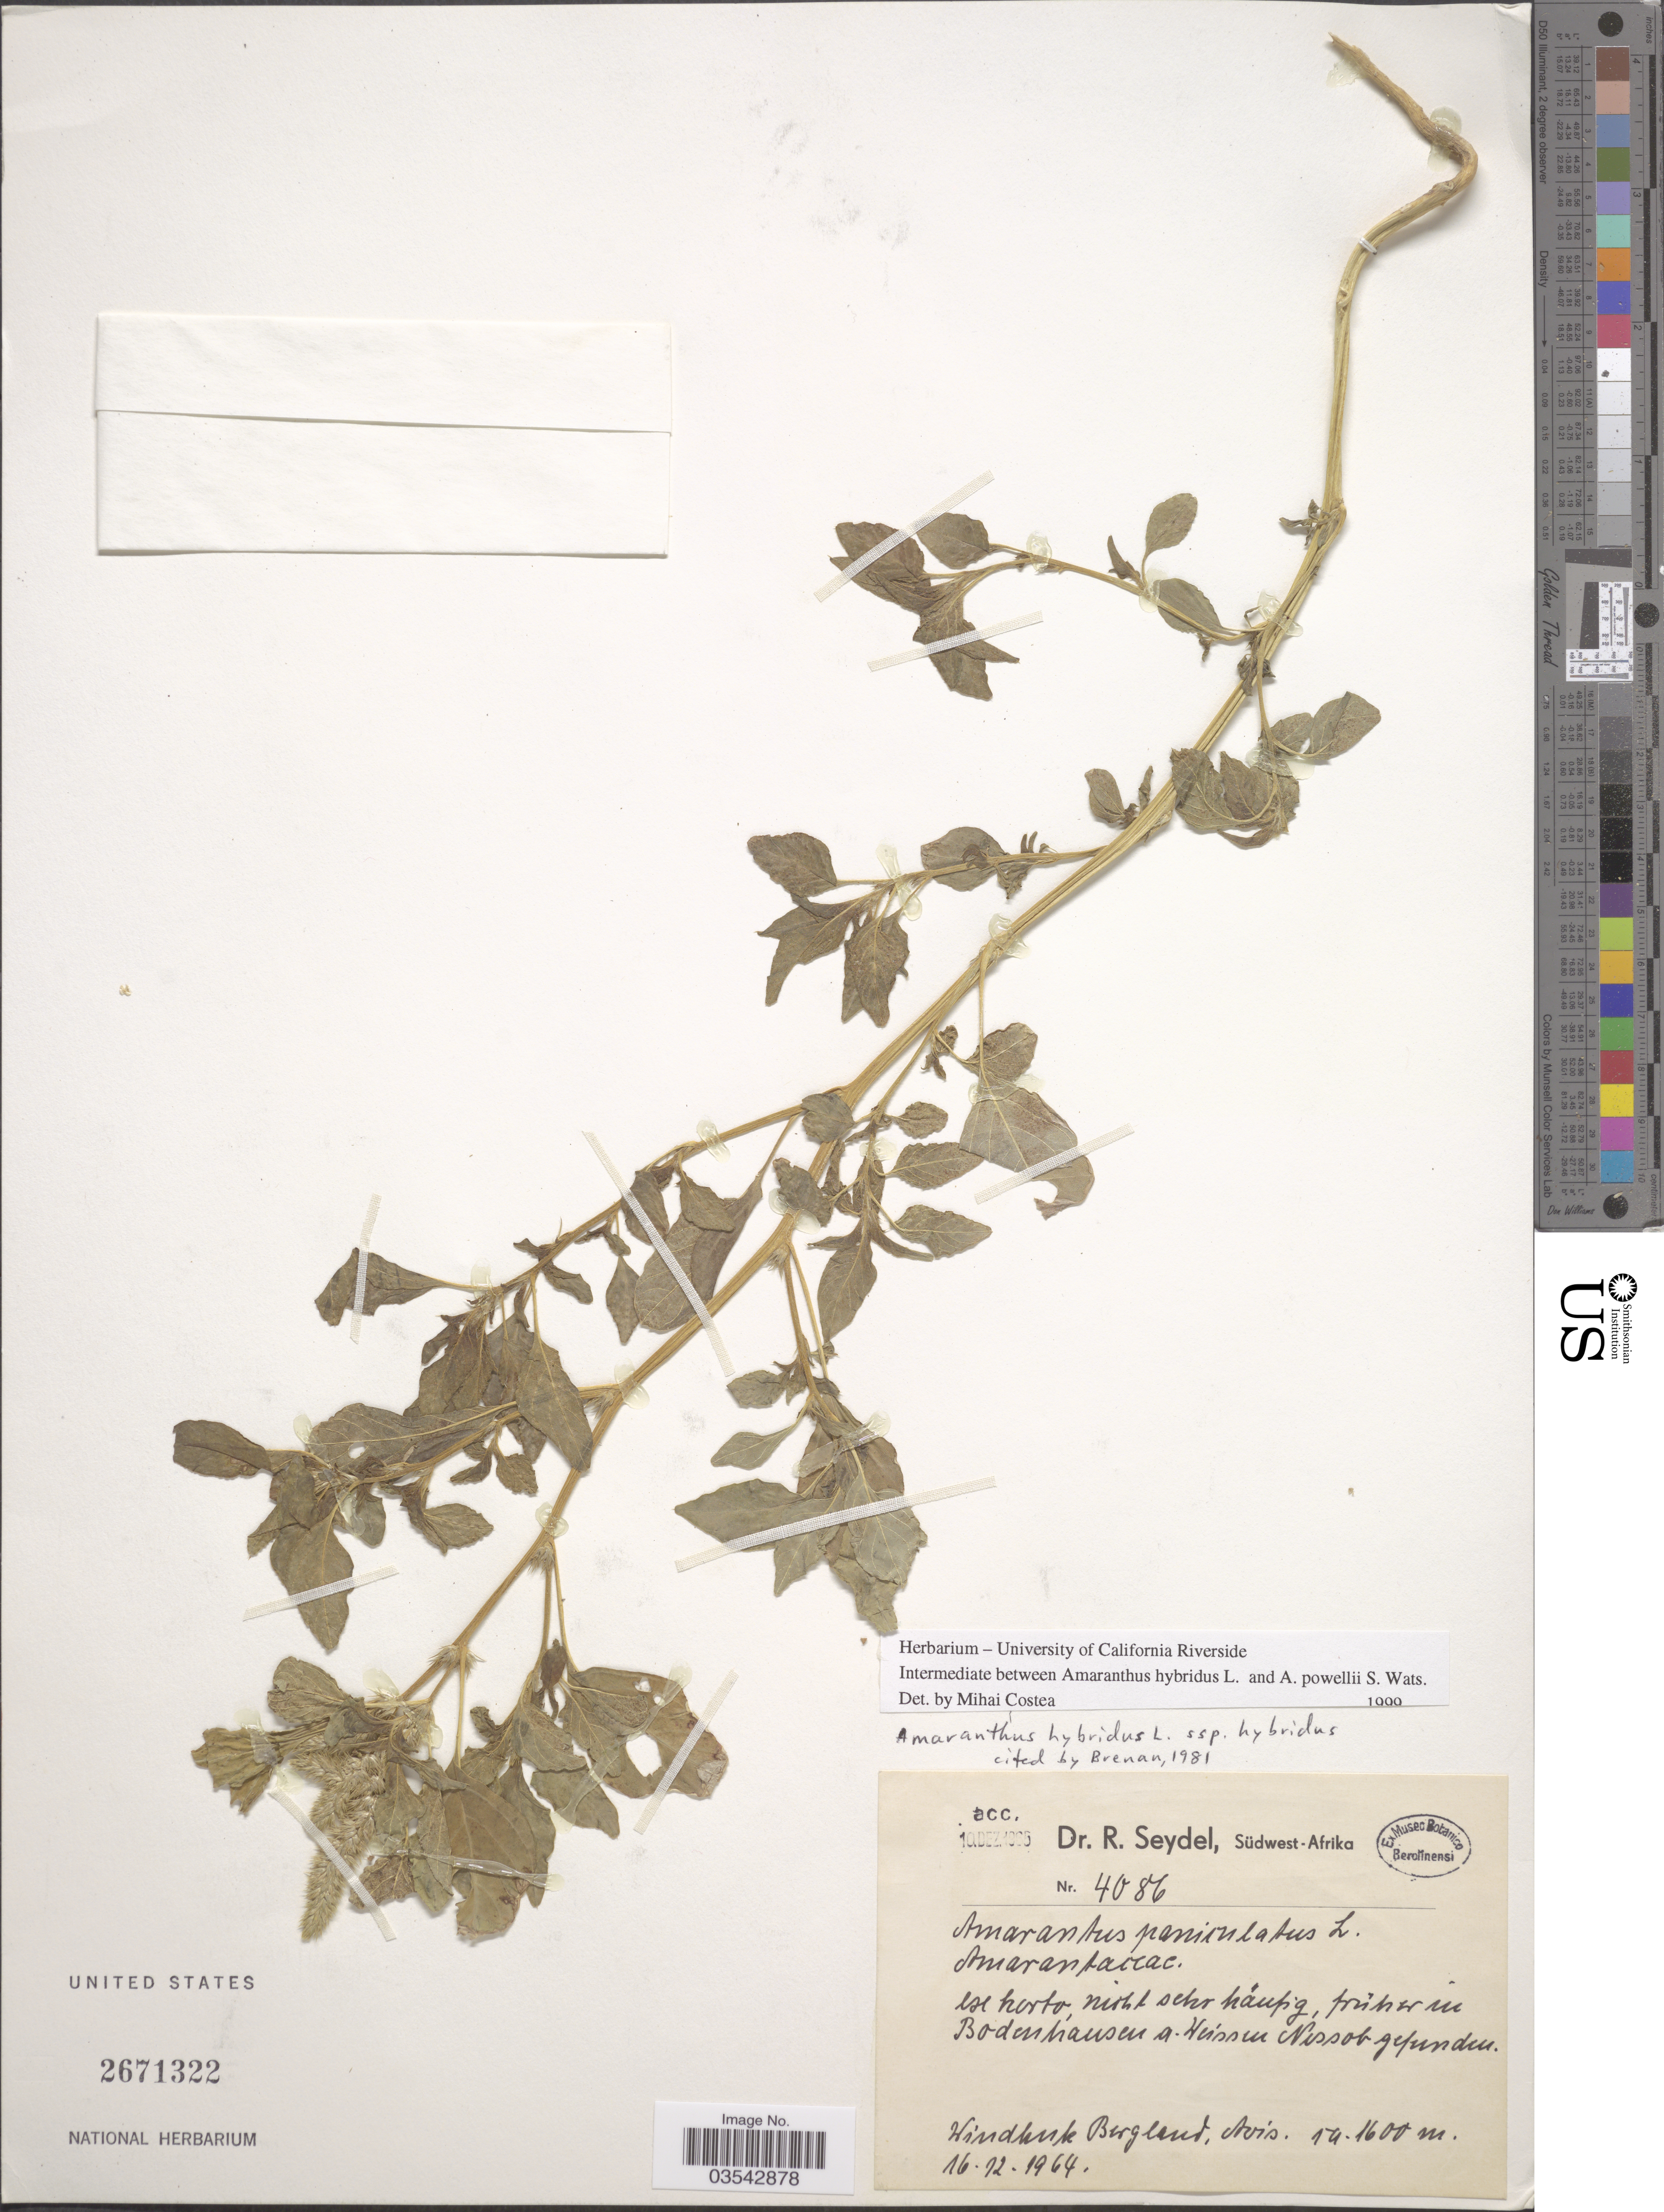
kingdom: Plantae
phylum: Tracheophyta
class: Magnoliopsida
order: Caryophyllales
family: Amaranthaceae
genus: Amaranthus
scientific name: Amaranthus hybridus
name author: L.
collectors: R. Seydel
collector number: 4086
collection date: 1964-12-16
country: Namibia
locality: Südwest-Afrika. Windhuk Bergland, Avis.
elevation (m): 1600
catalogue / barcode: US 2671322